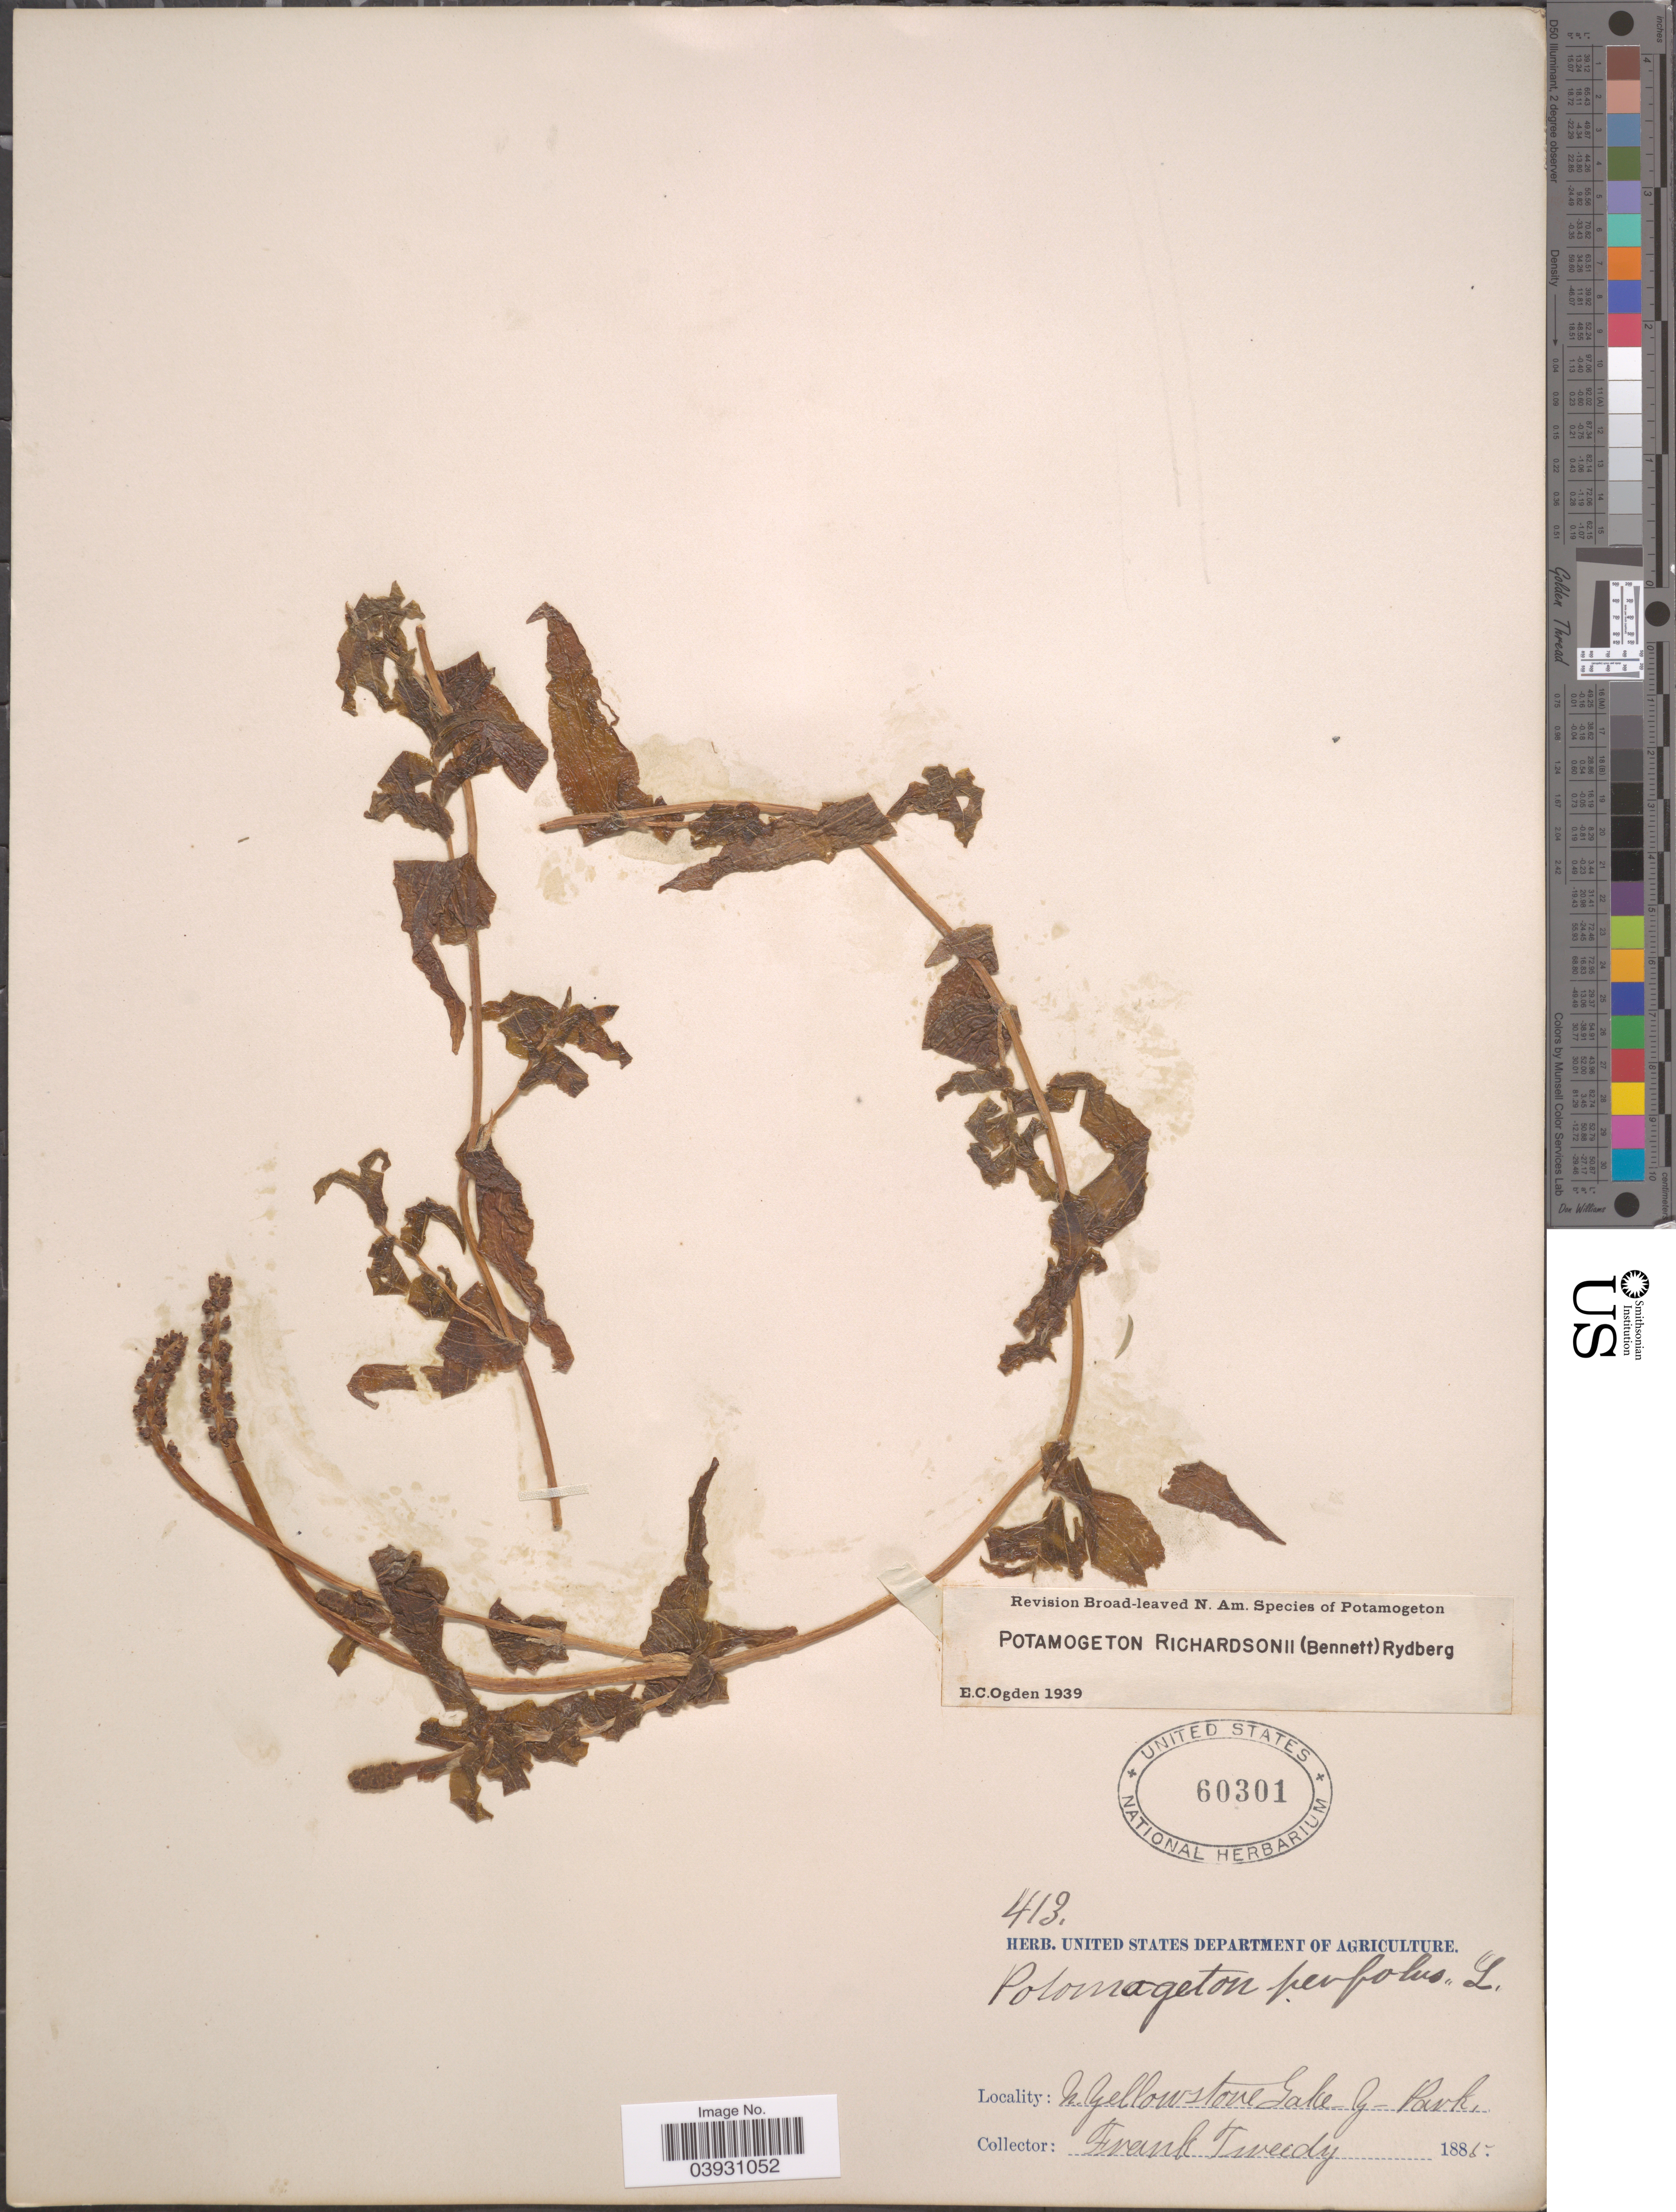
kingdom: Plantae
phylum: Tracheophyta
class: Liliopsida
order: Alismatales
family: Potamogetonaceae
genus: Potamogeton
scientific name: Potamogeton richardsonii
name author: (A.W. Benn.) Rydb.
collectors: F. Tweedy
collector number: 413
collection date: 1885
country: United States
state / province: Wyoming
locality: N. Yellowstone Lake. Y. Park.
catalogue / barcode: US 60301